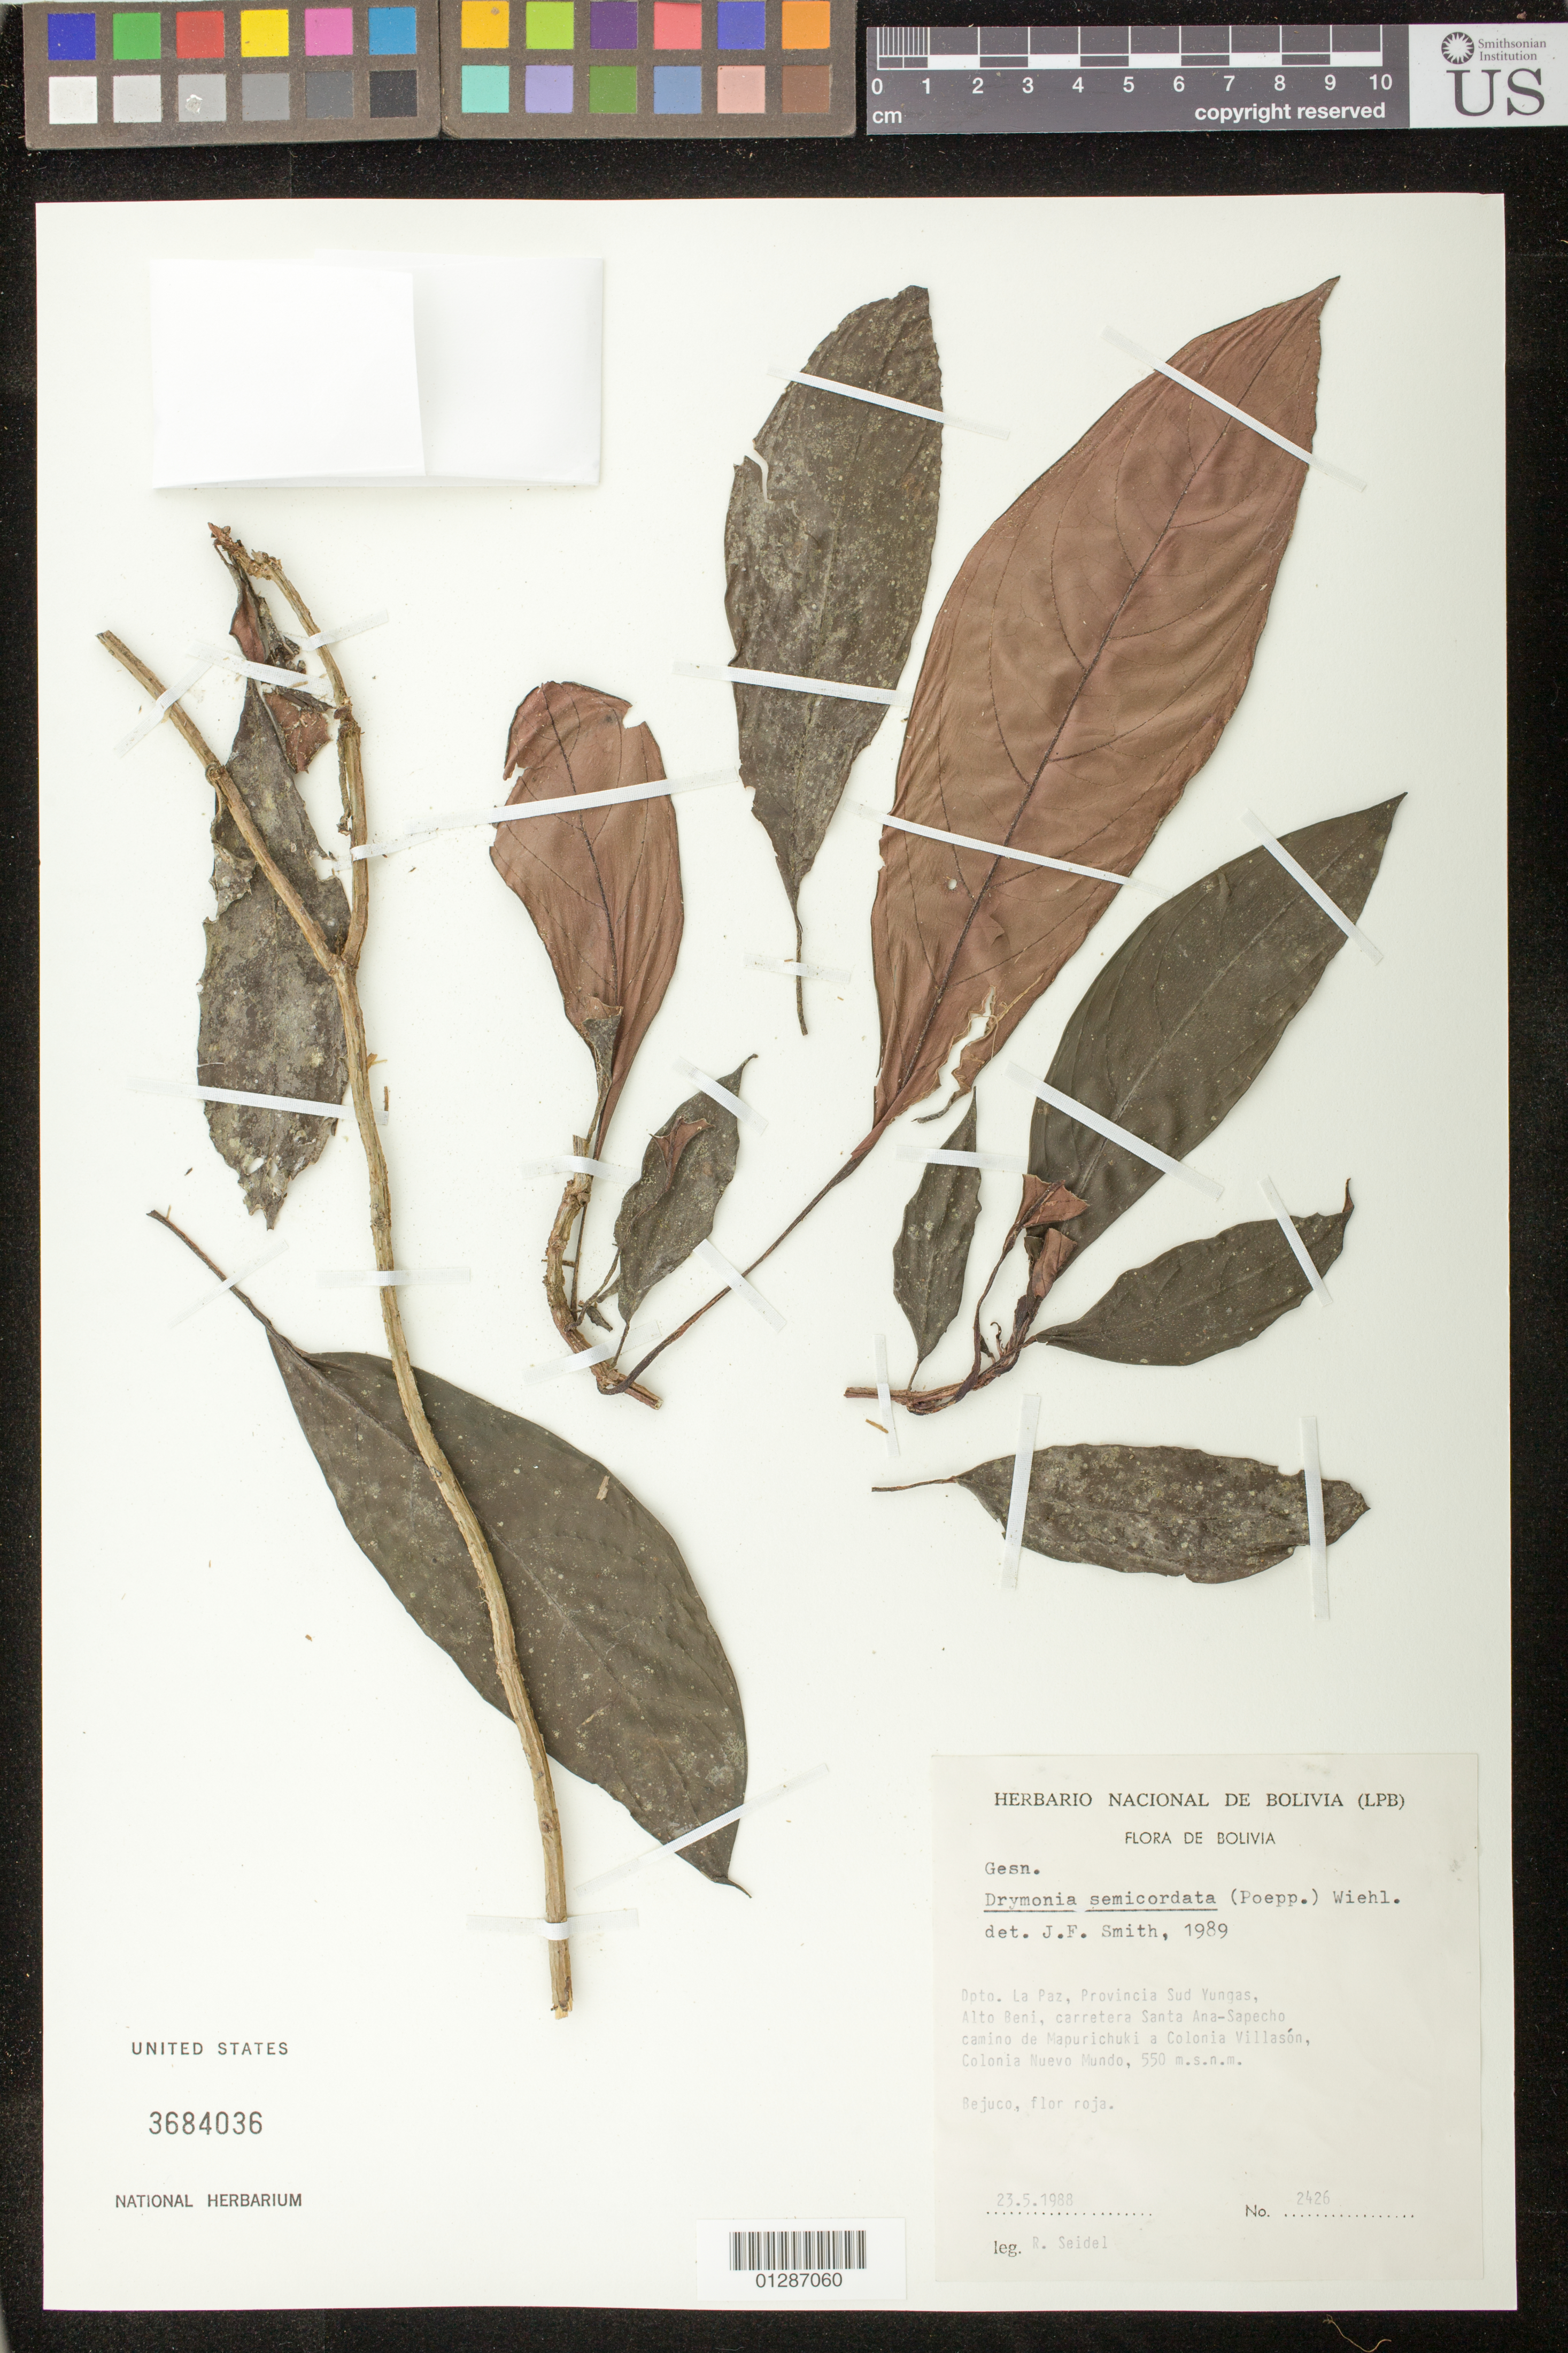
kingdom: Plantae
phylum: Tracheophyta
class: Magnoliopsida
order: Lamiales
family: Gesneriaceae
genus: Drymonia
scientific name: Drymonia semicordata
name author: (Poepp.) Wiehler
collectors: R. Seidel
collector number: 2426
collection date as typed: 23 May 1988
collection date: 1988-05-23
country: Bolivia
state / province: La Páz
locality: Prov. Nor Yungas, Alto beni, carretera Santa Ana-Sapecho camino de Mapurichuki a Colonia Villason, Colonia Nuevo Mundo.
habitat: Vine.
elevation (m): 550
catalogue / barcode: US 3684036